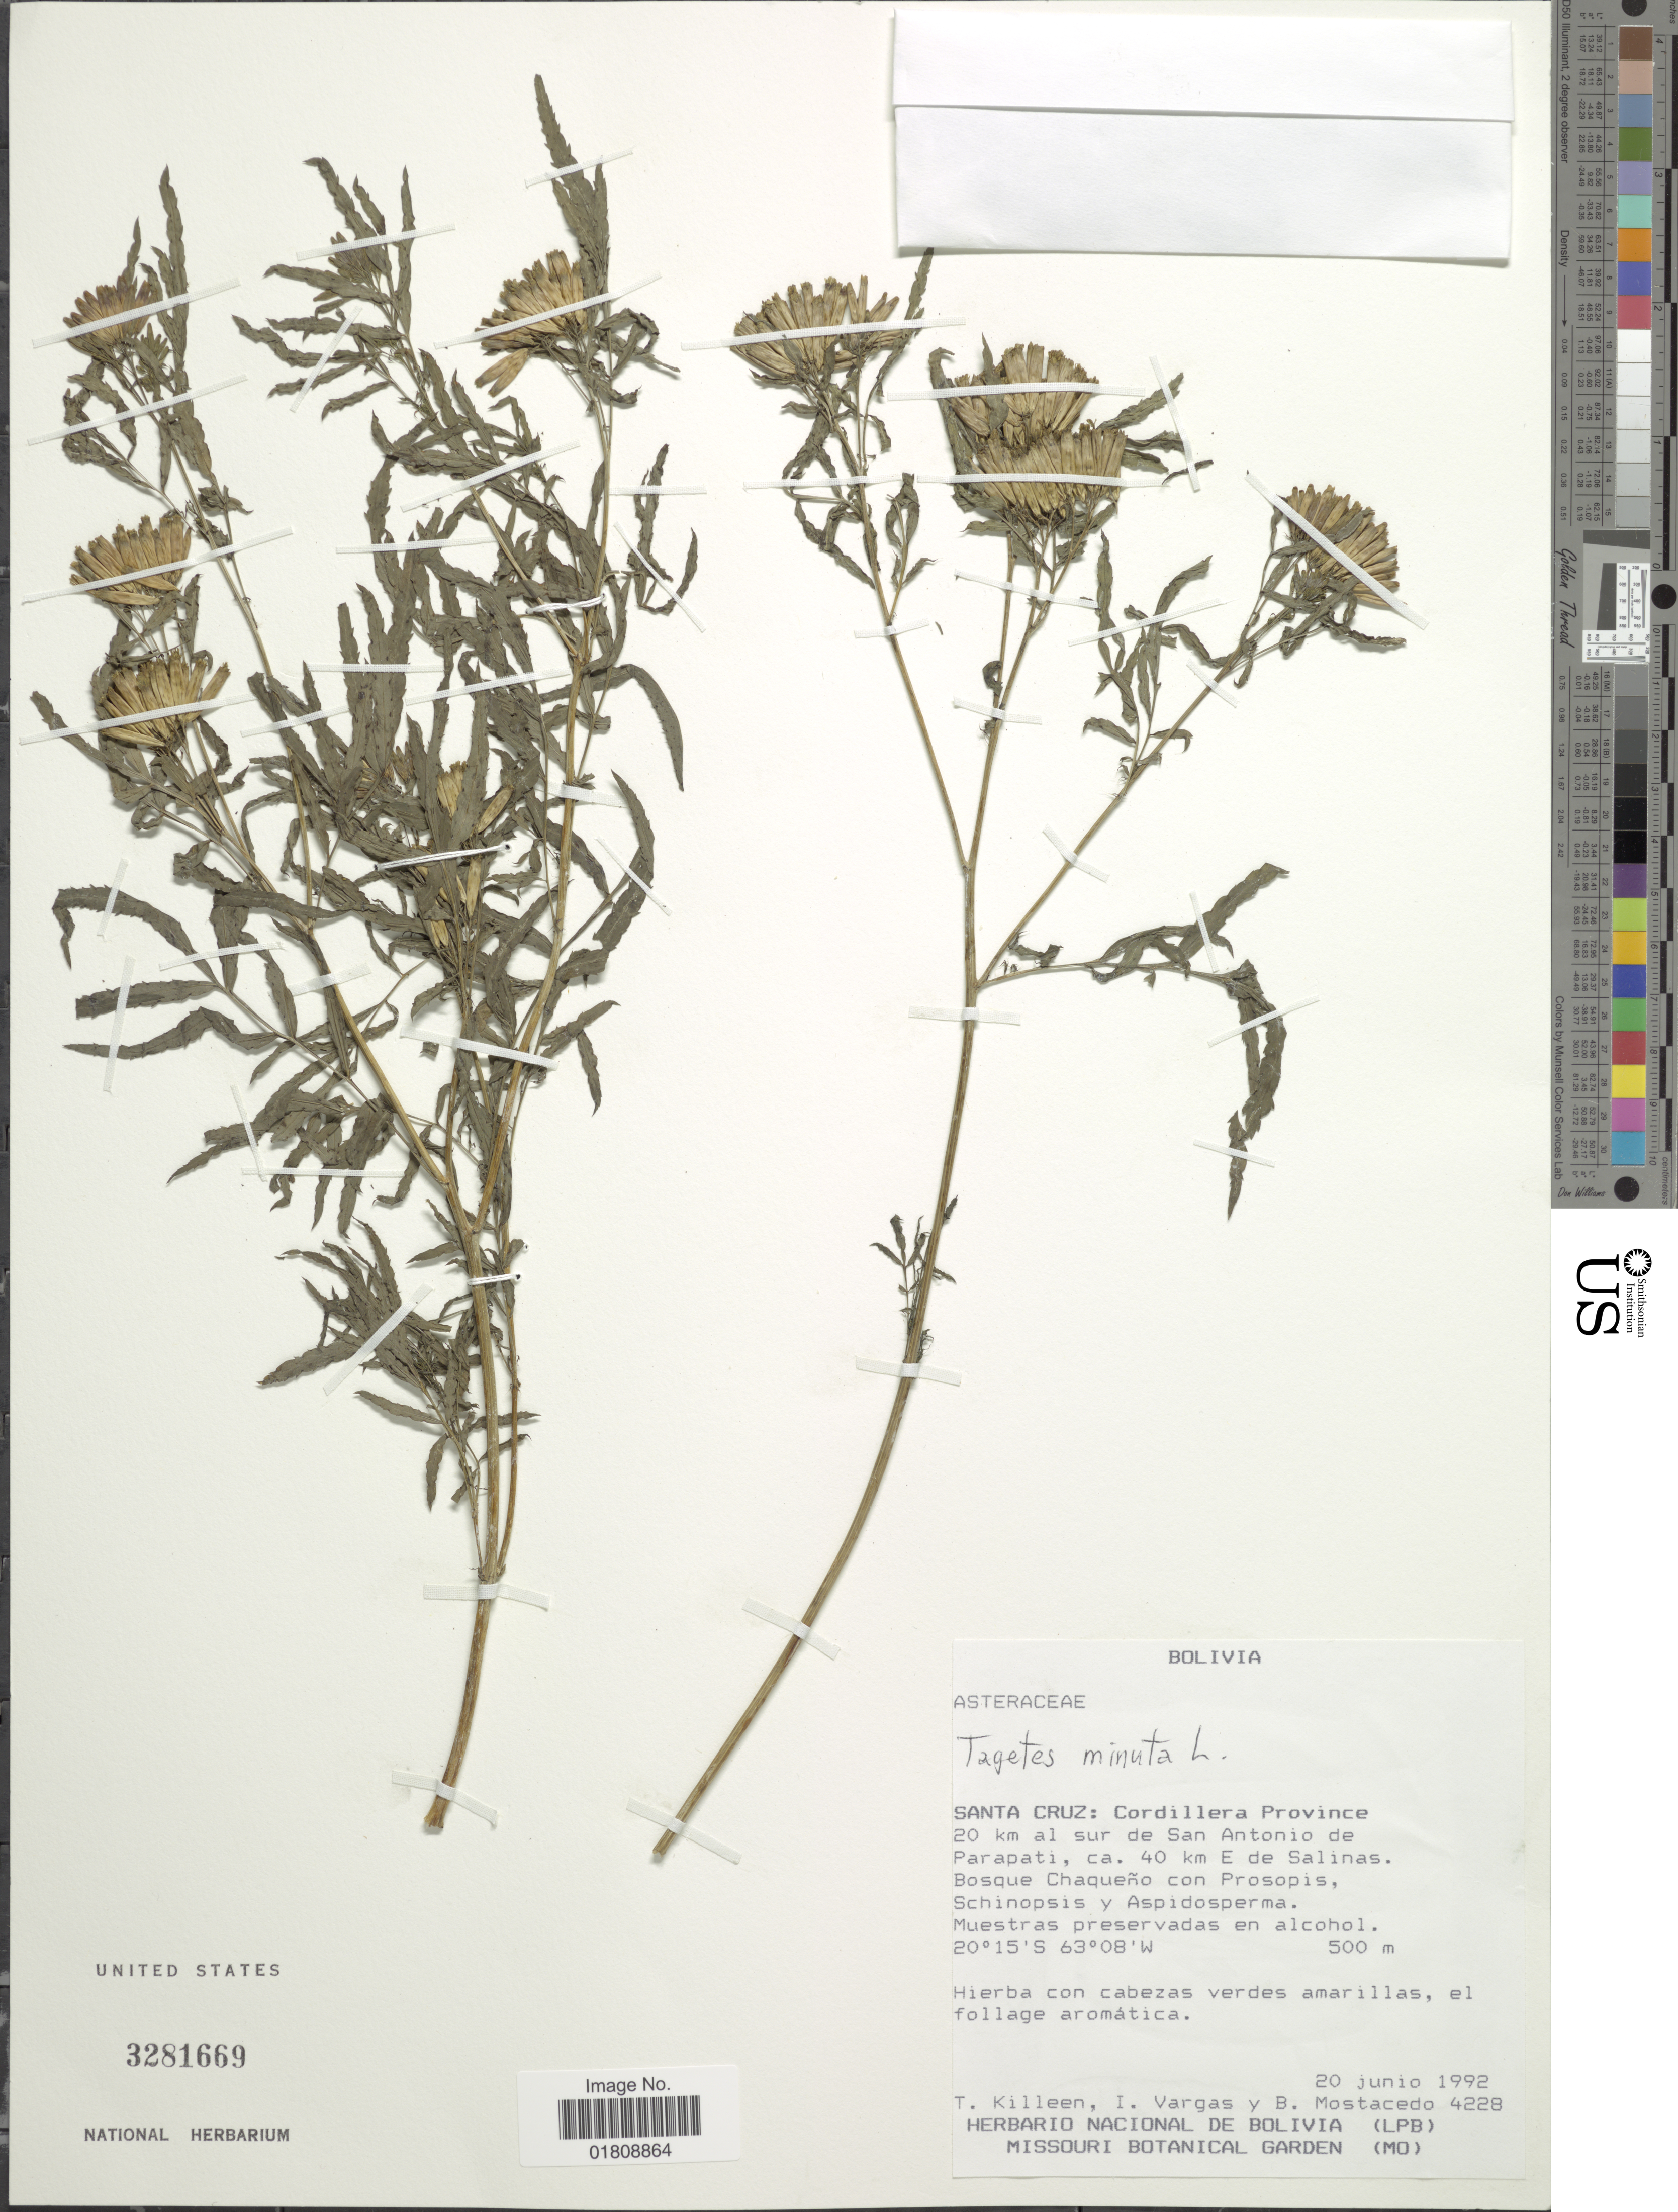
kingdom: Plantae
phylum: Tracheophyta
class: Magnoliopsida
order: Asterales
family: Asteraceae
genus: Tagetes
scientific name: Tagetes minuta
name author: L.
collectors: T. J. Killeen, I. Vargas & B. Mostacero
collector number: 4228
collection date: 1992-06-20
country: Bolivia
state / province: Santa Cruz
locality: Cordillera Province, 20 km al sur de San Antonio de Parapati, ca 40 km E de Salinas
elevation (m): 500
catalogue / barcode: US 3281669